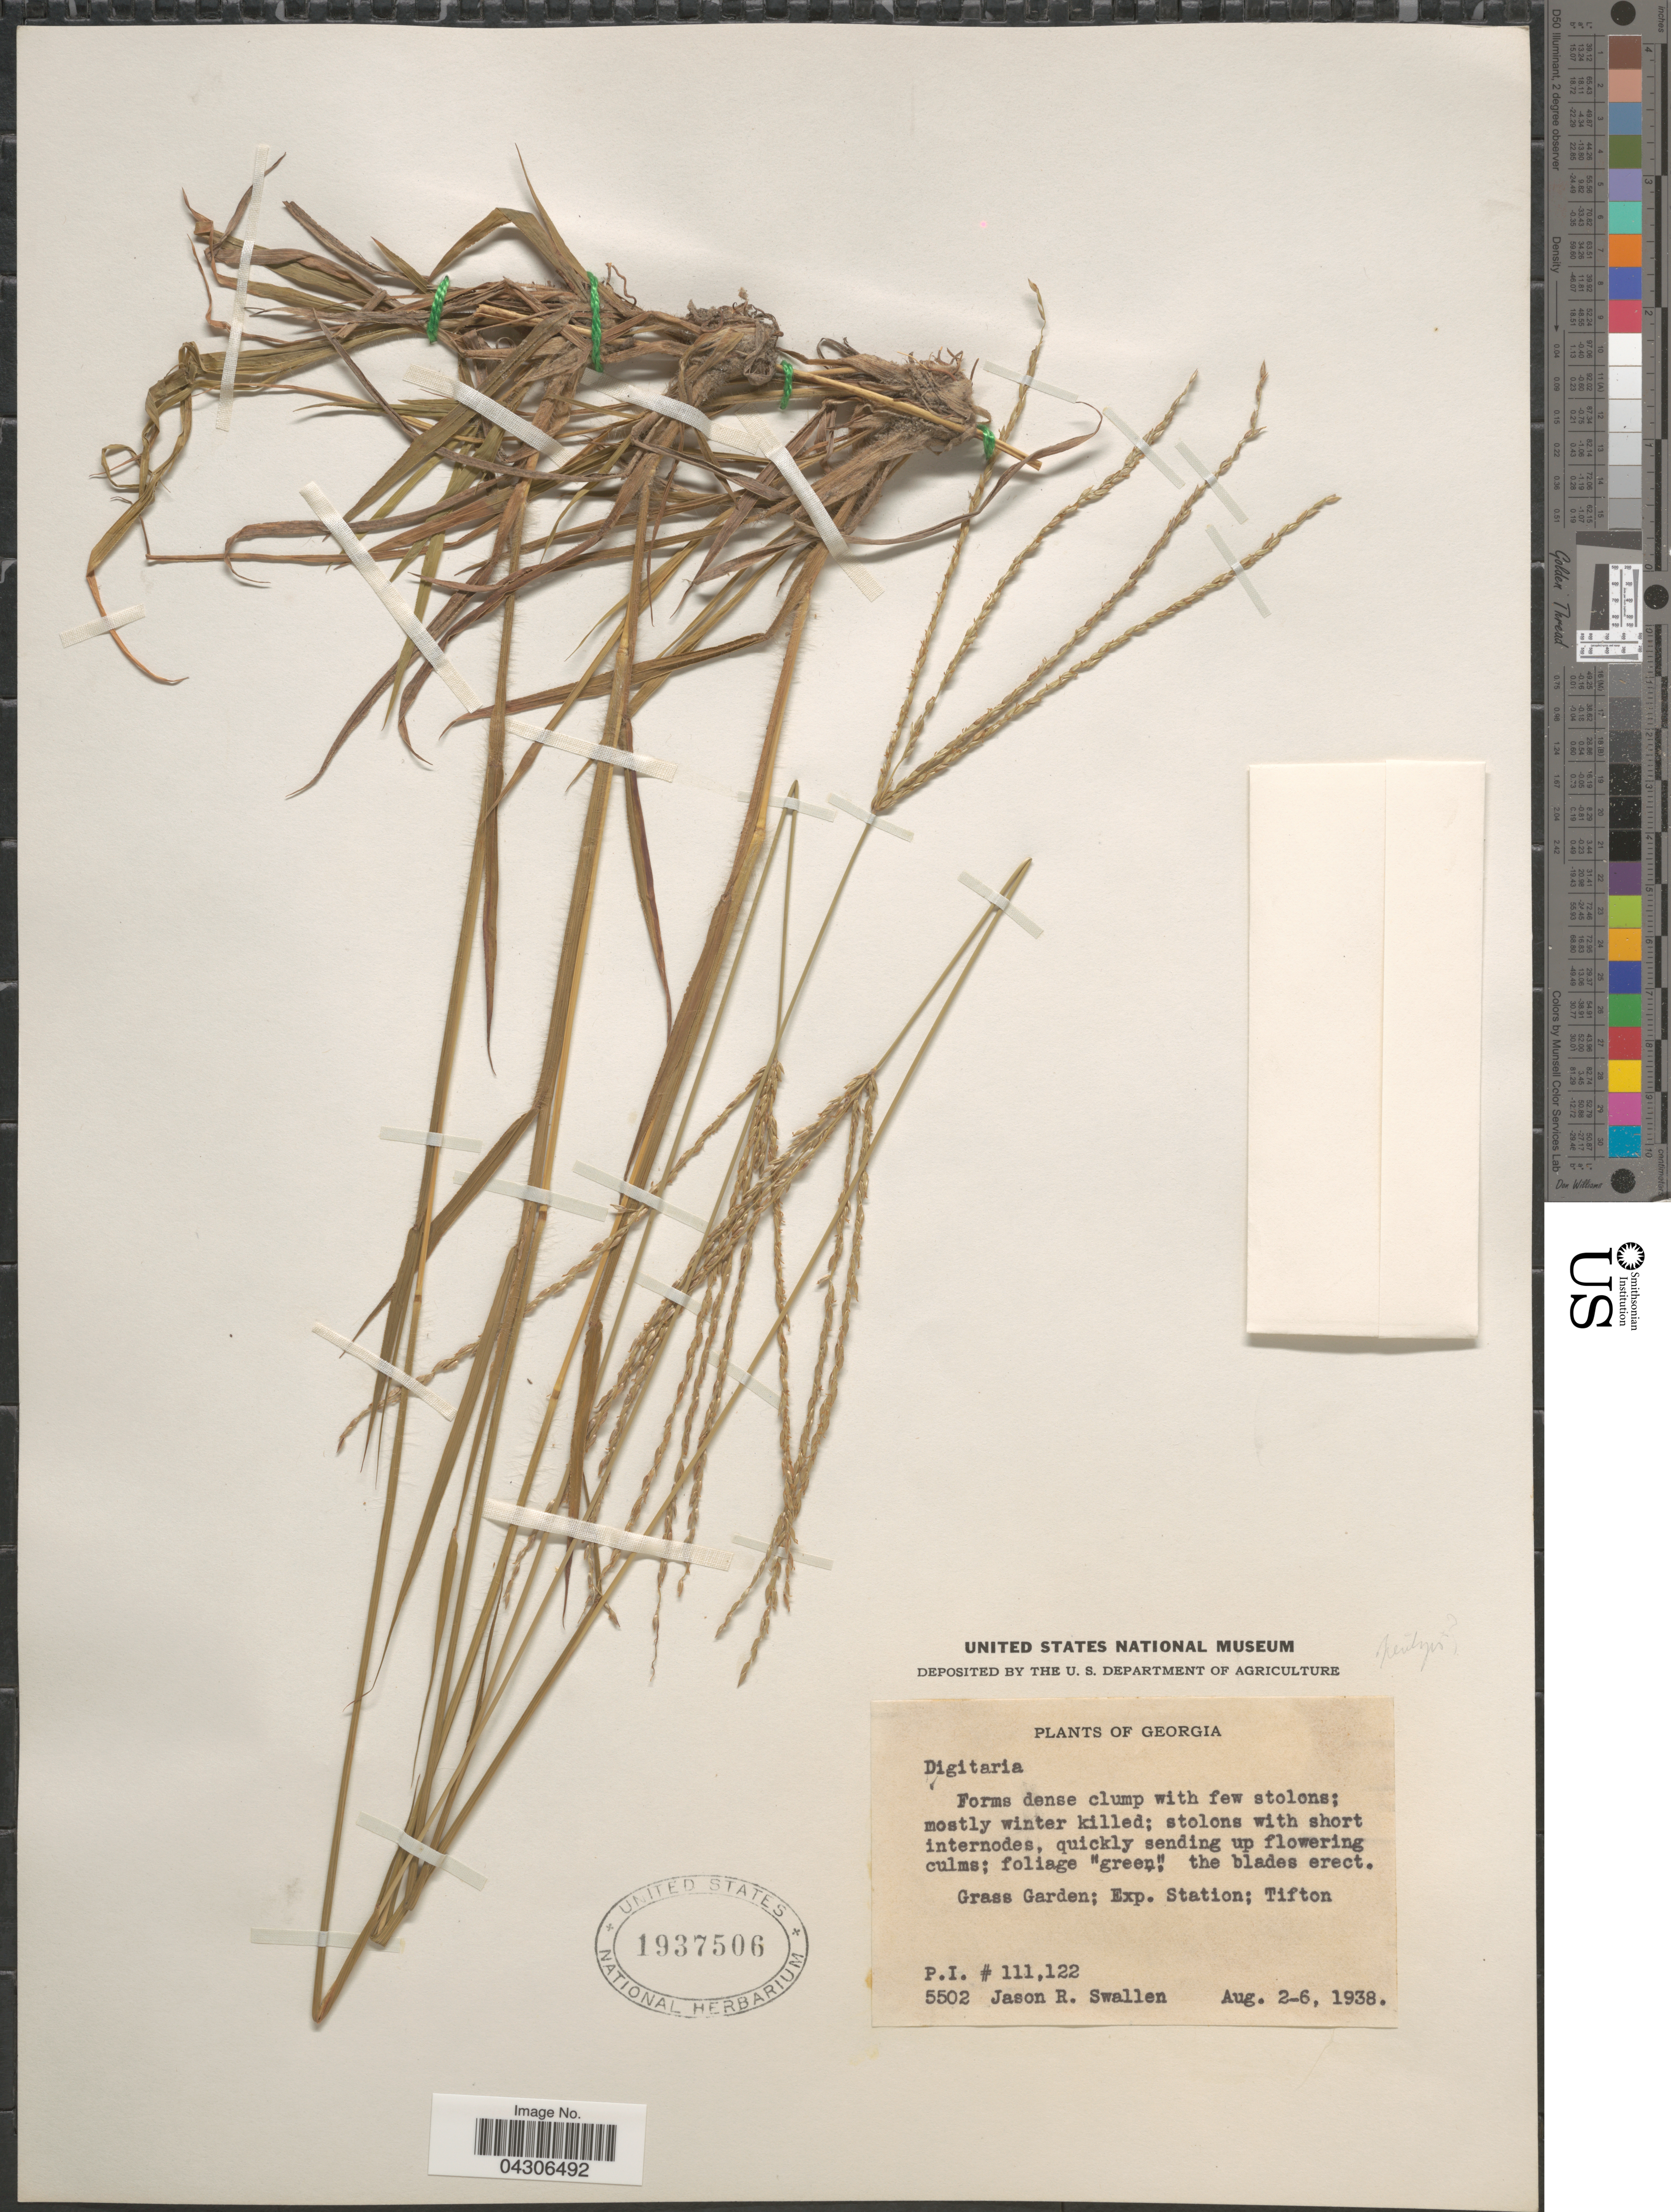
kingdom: Plantae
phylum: Tracheophyta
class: Liliopsida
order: Poales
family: Poaceae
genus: Digitaria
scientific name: Digitaria sp.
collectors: J. R. Swallen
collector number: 5502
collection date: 1938-08-02/1938-08-06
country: United States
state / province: Georgia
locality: Grass Garden; Exp. Station; Tifton.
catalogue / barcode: US 1937506